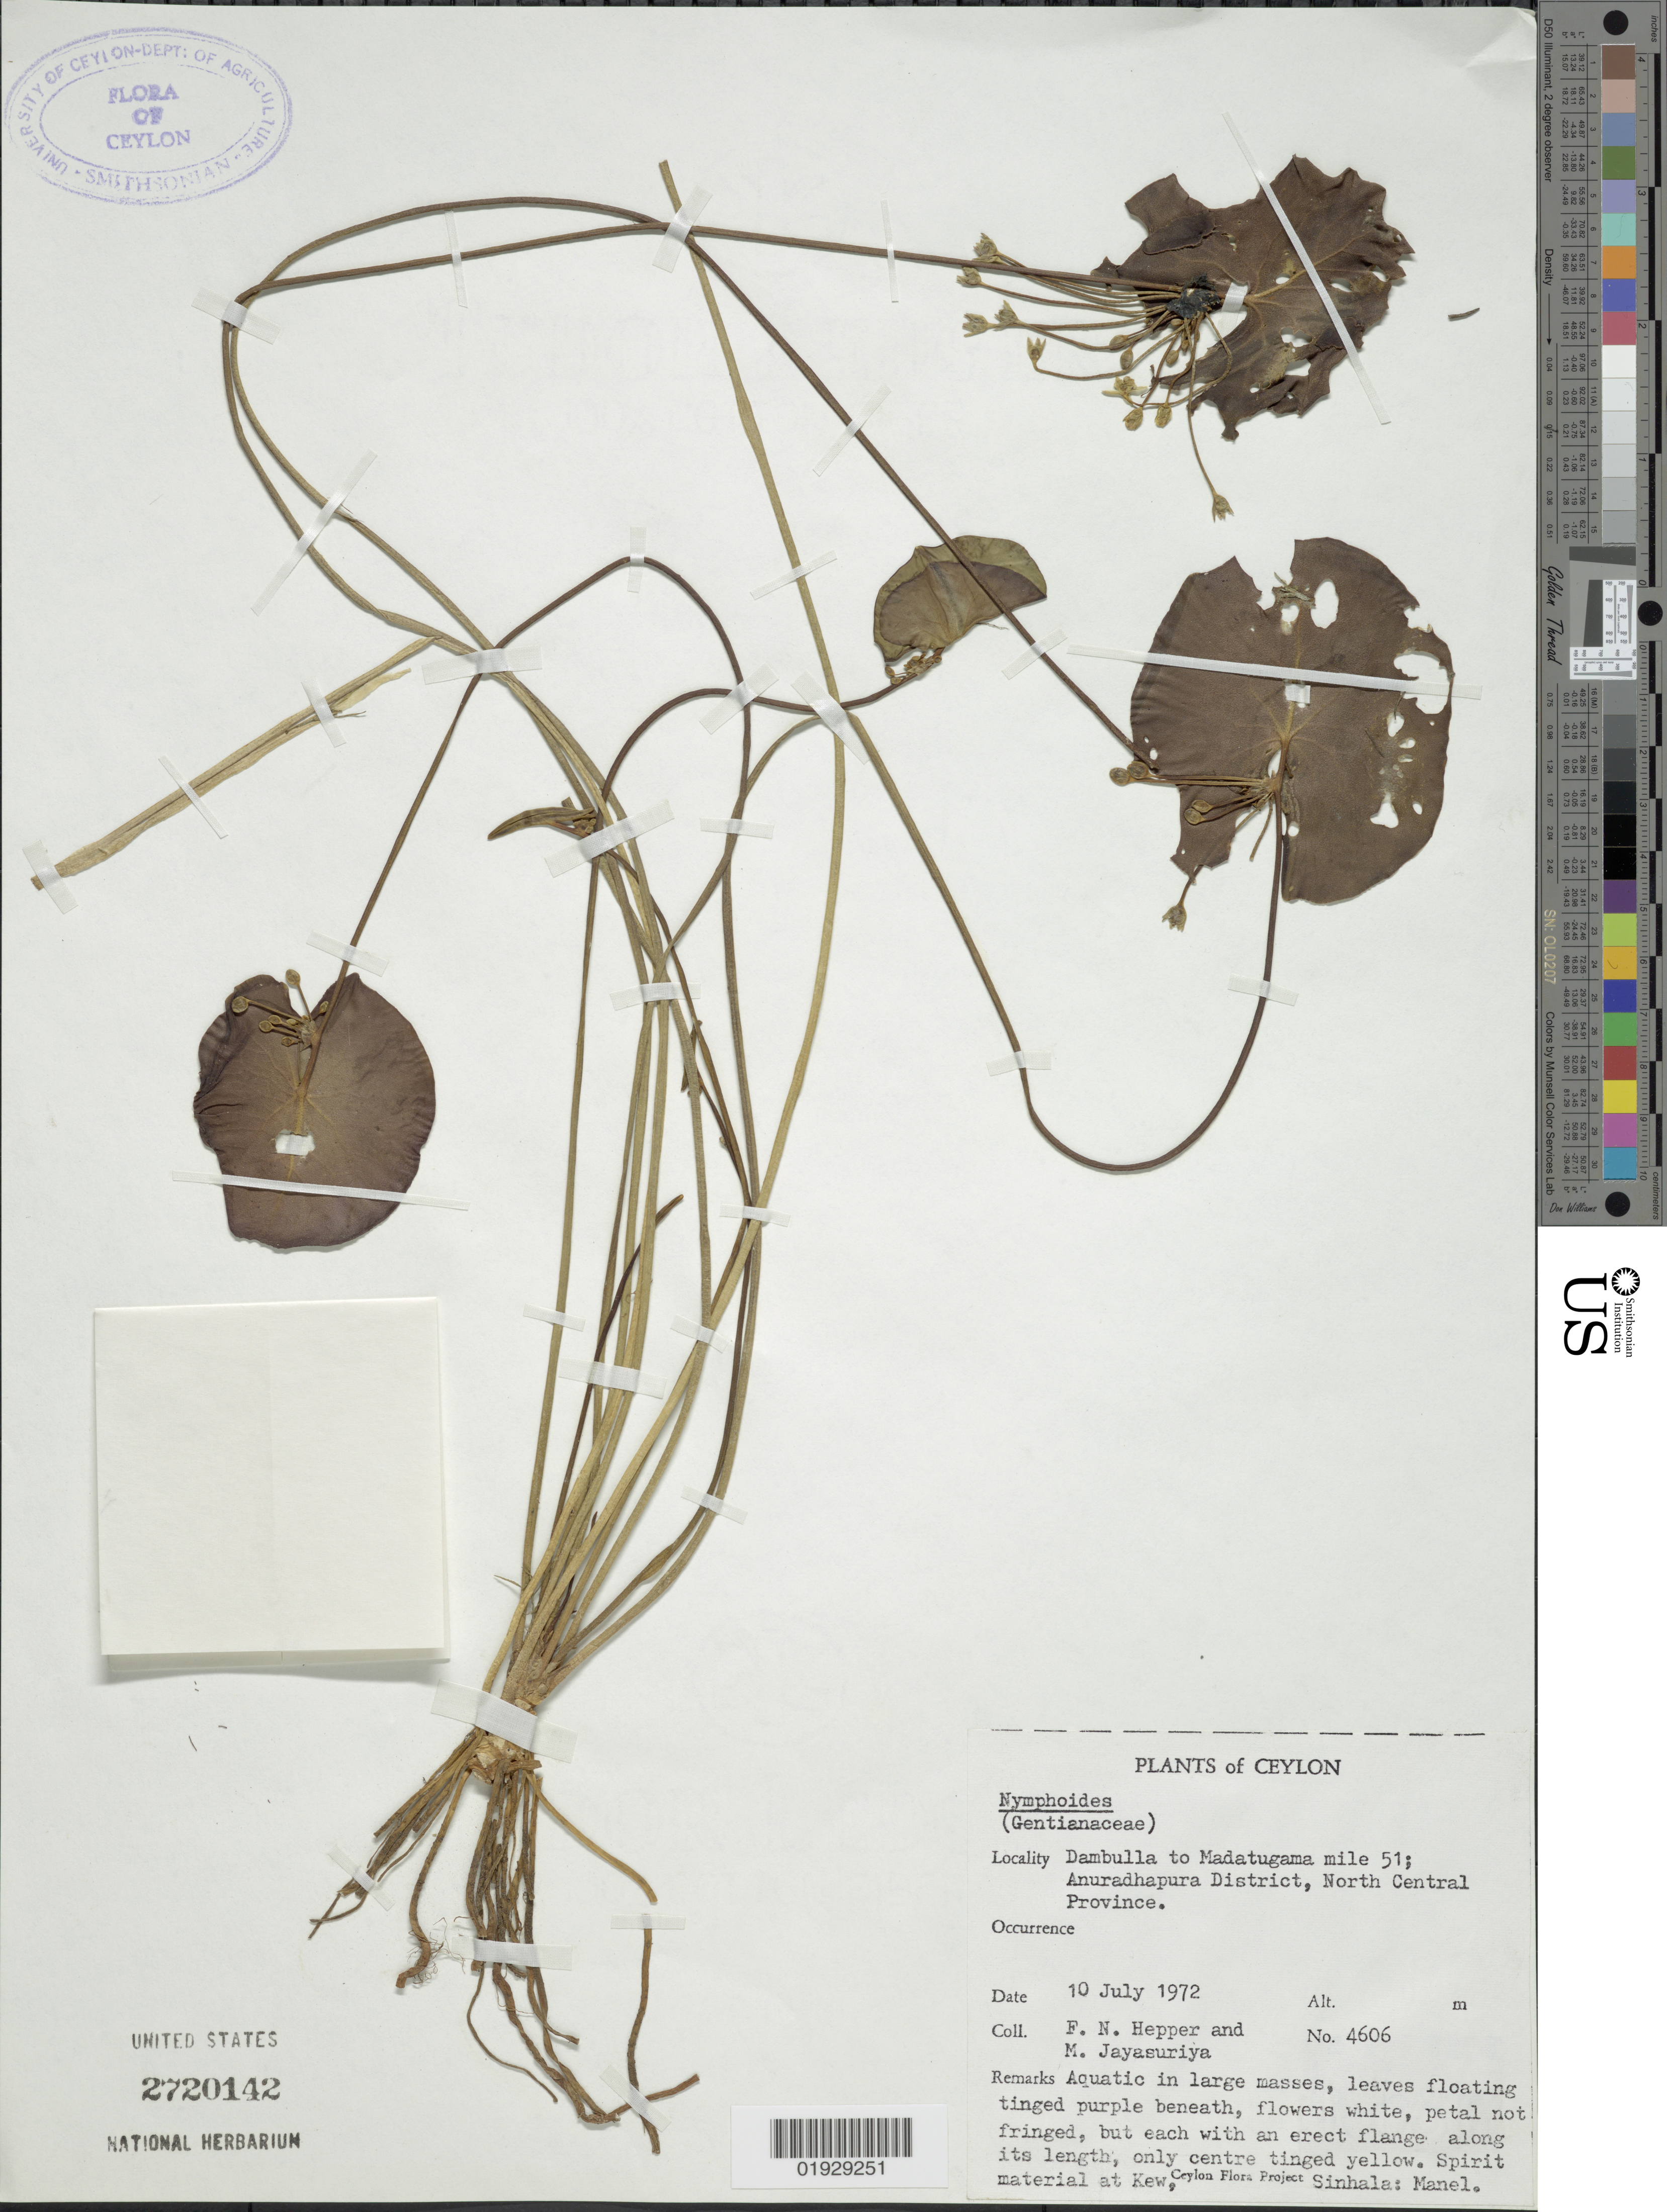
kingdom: Plantae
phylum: Tracheophyta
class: Magnoliopsida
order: Asterales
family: Menyanthaceae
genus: Nymphoides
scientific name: Nymphoides sp.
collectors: F. Hepper & M. Jayasuriya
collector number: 4606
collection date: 1972-07-10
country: Sri Lanka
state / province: North Central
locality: Ceylon. Dambulla to Madatugama mile 51; Anuradhapura District, North Central Province.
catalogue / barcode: US 2720142